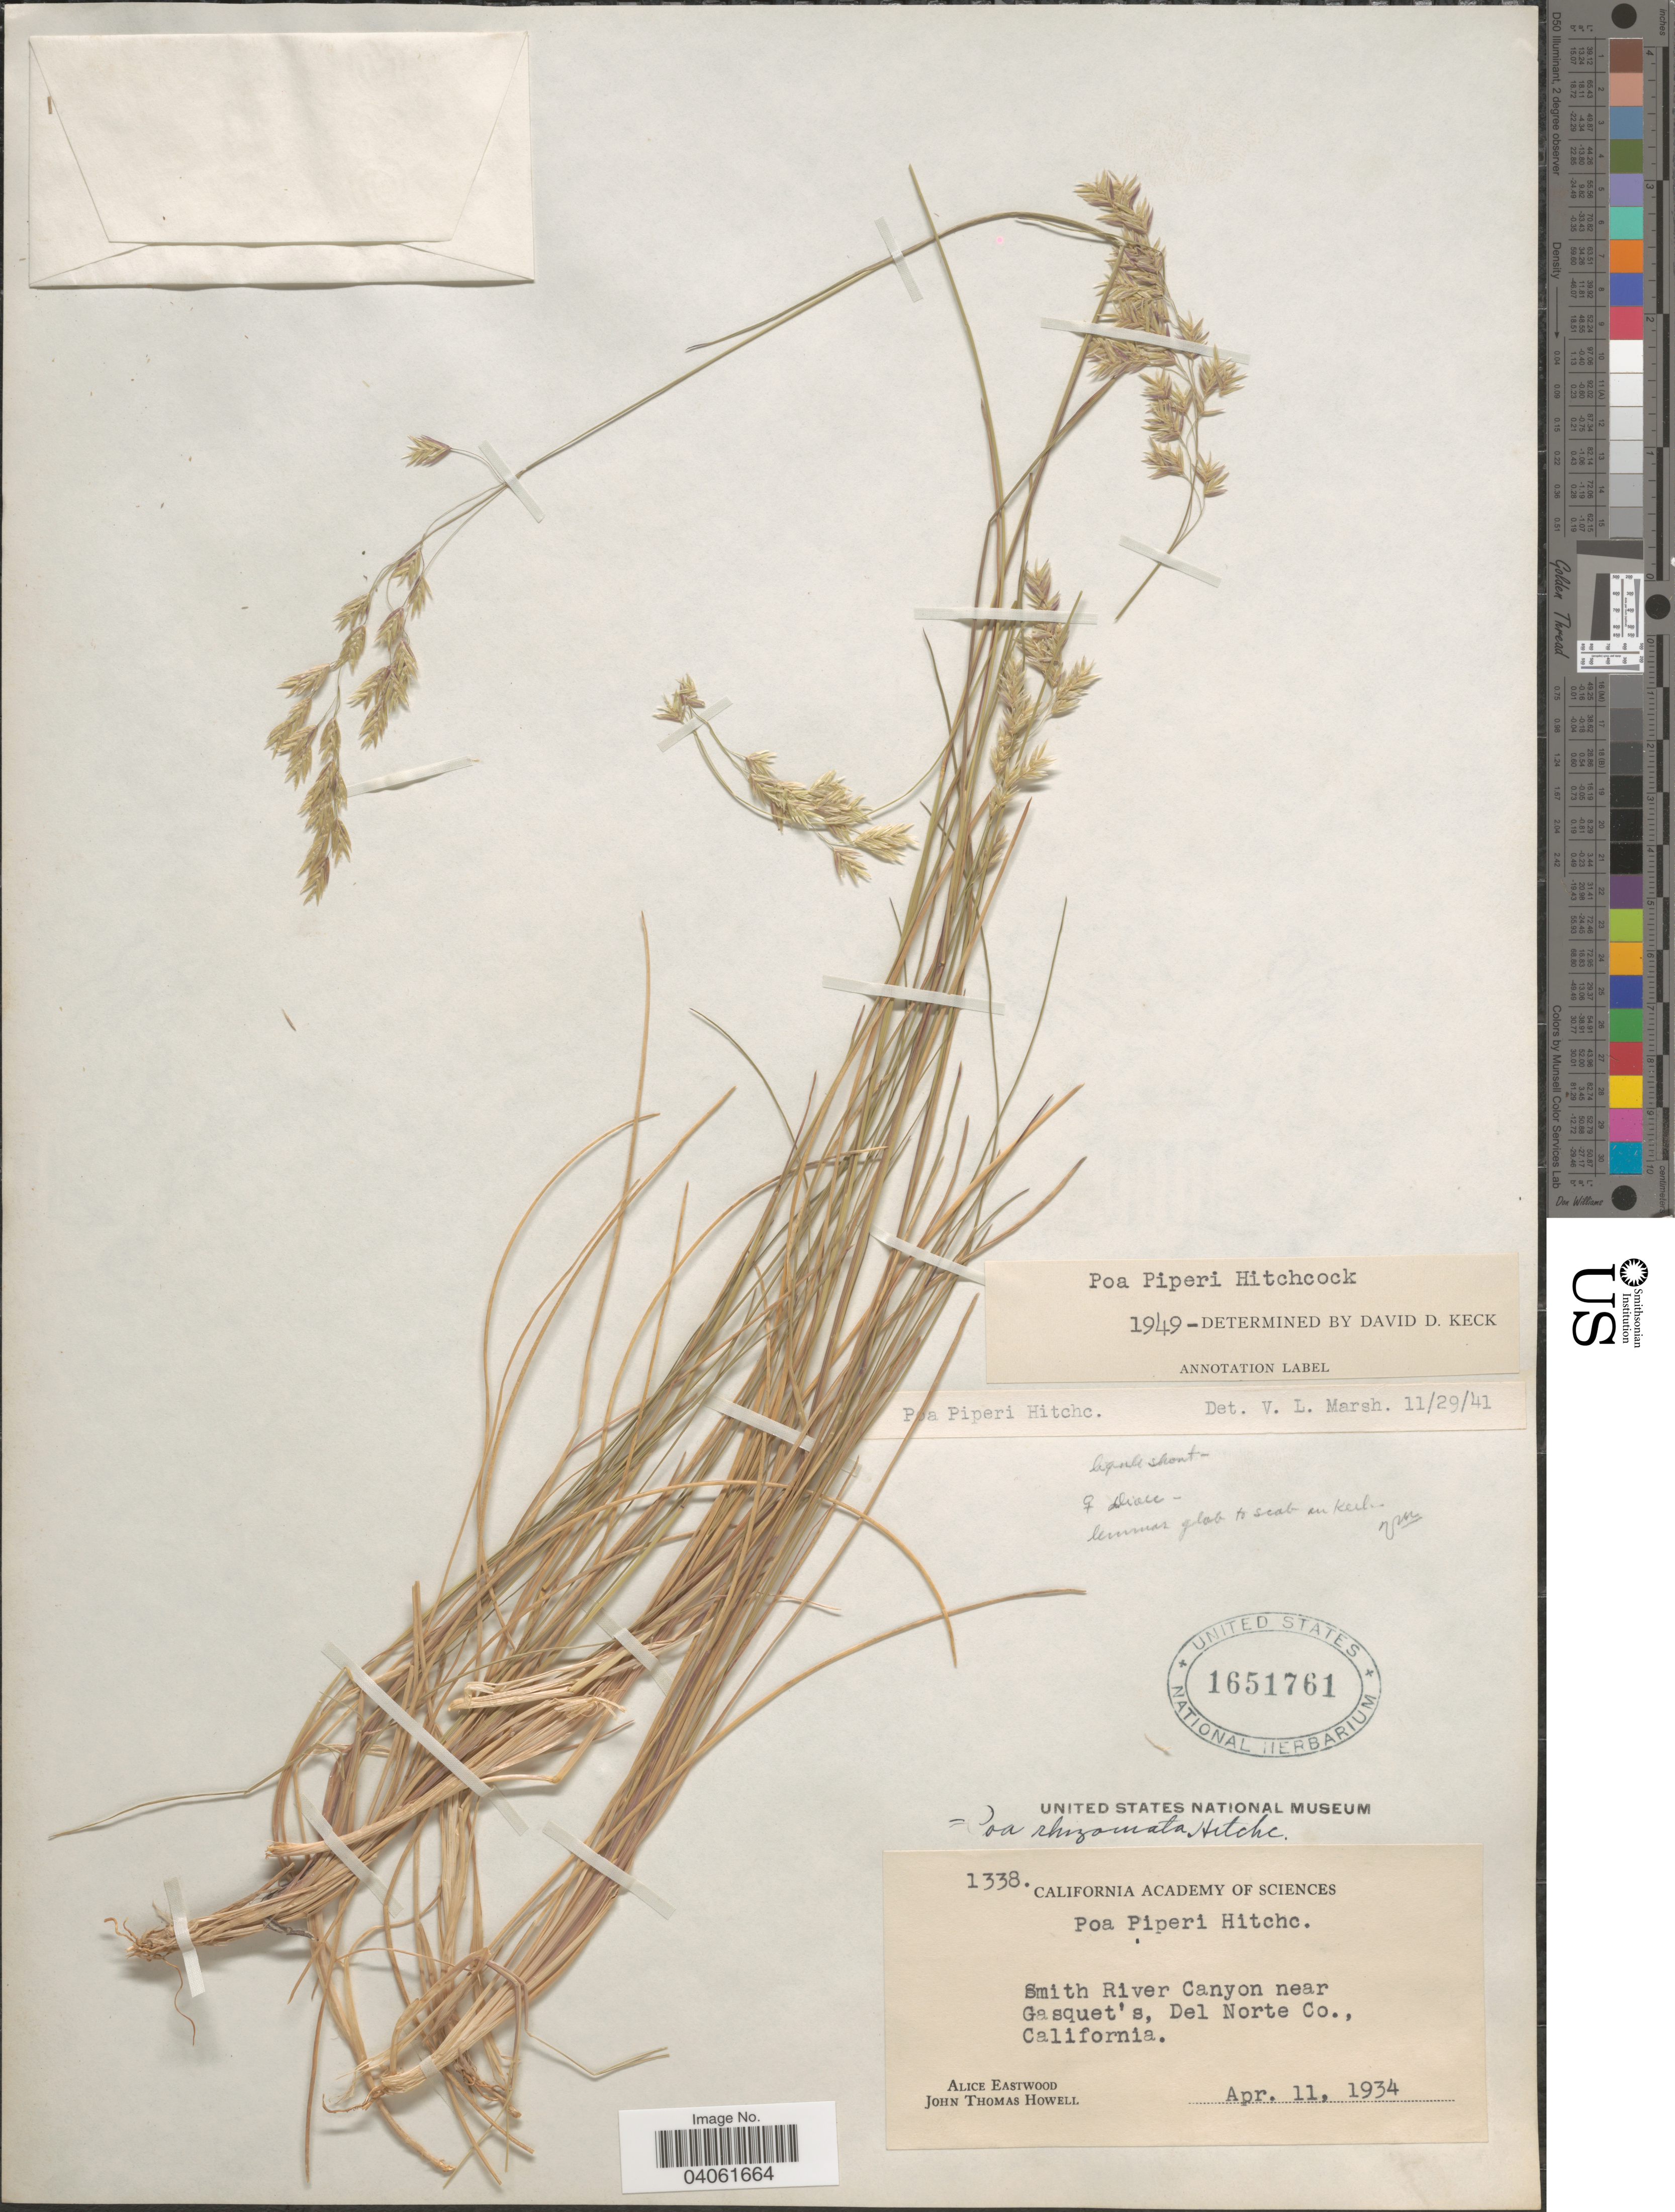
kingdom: Plantae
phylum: Tracheophyta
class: Liliopsida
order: Poales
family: Poaceae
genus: Poa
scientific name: Poa piperi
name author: Hitchc.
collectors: A. Eastwood & J. T. Howell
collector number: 1338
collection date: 1934-04-11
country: United States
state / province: Oregon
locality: Smith River Canyon near Gasquet's, Del Norte Co.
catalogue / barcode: US 1651761